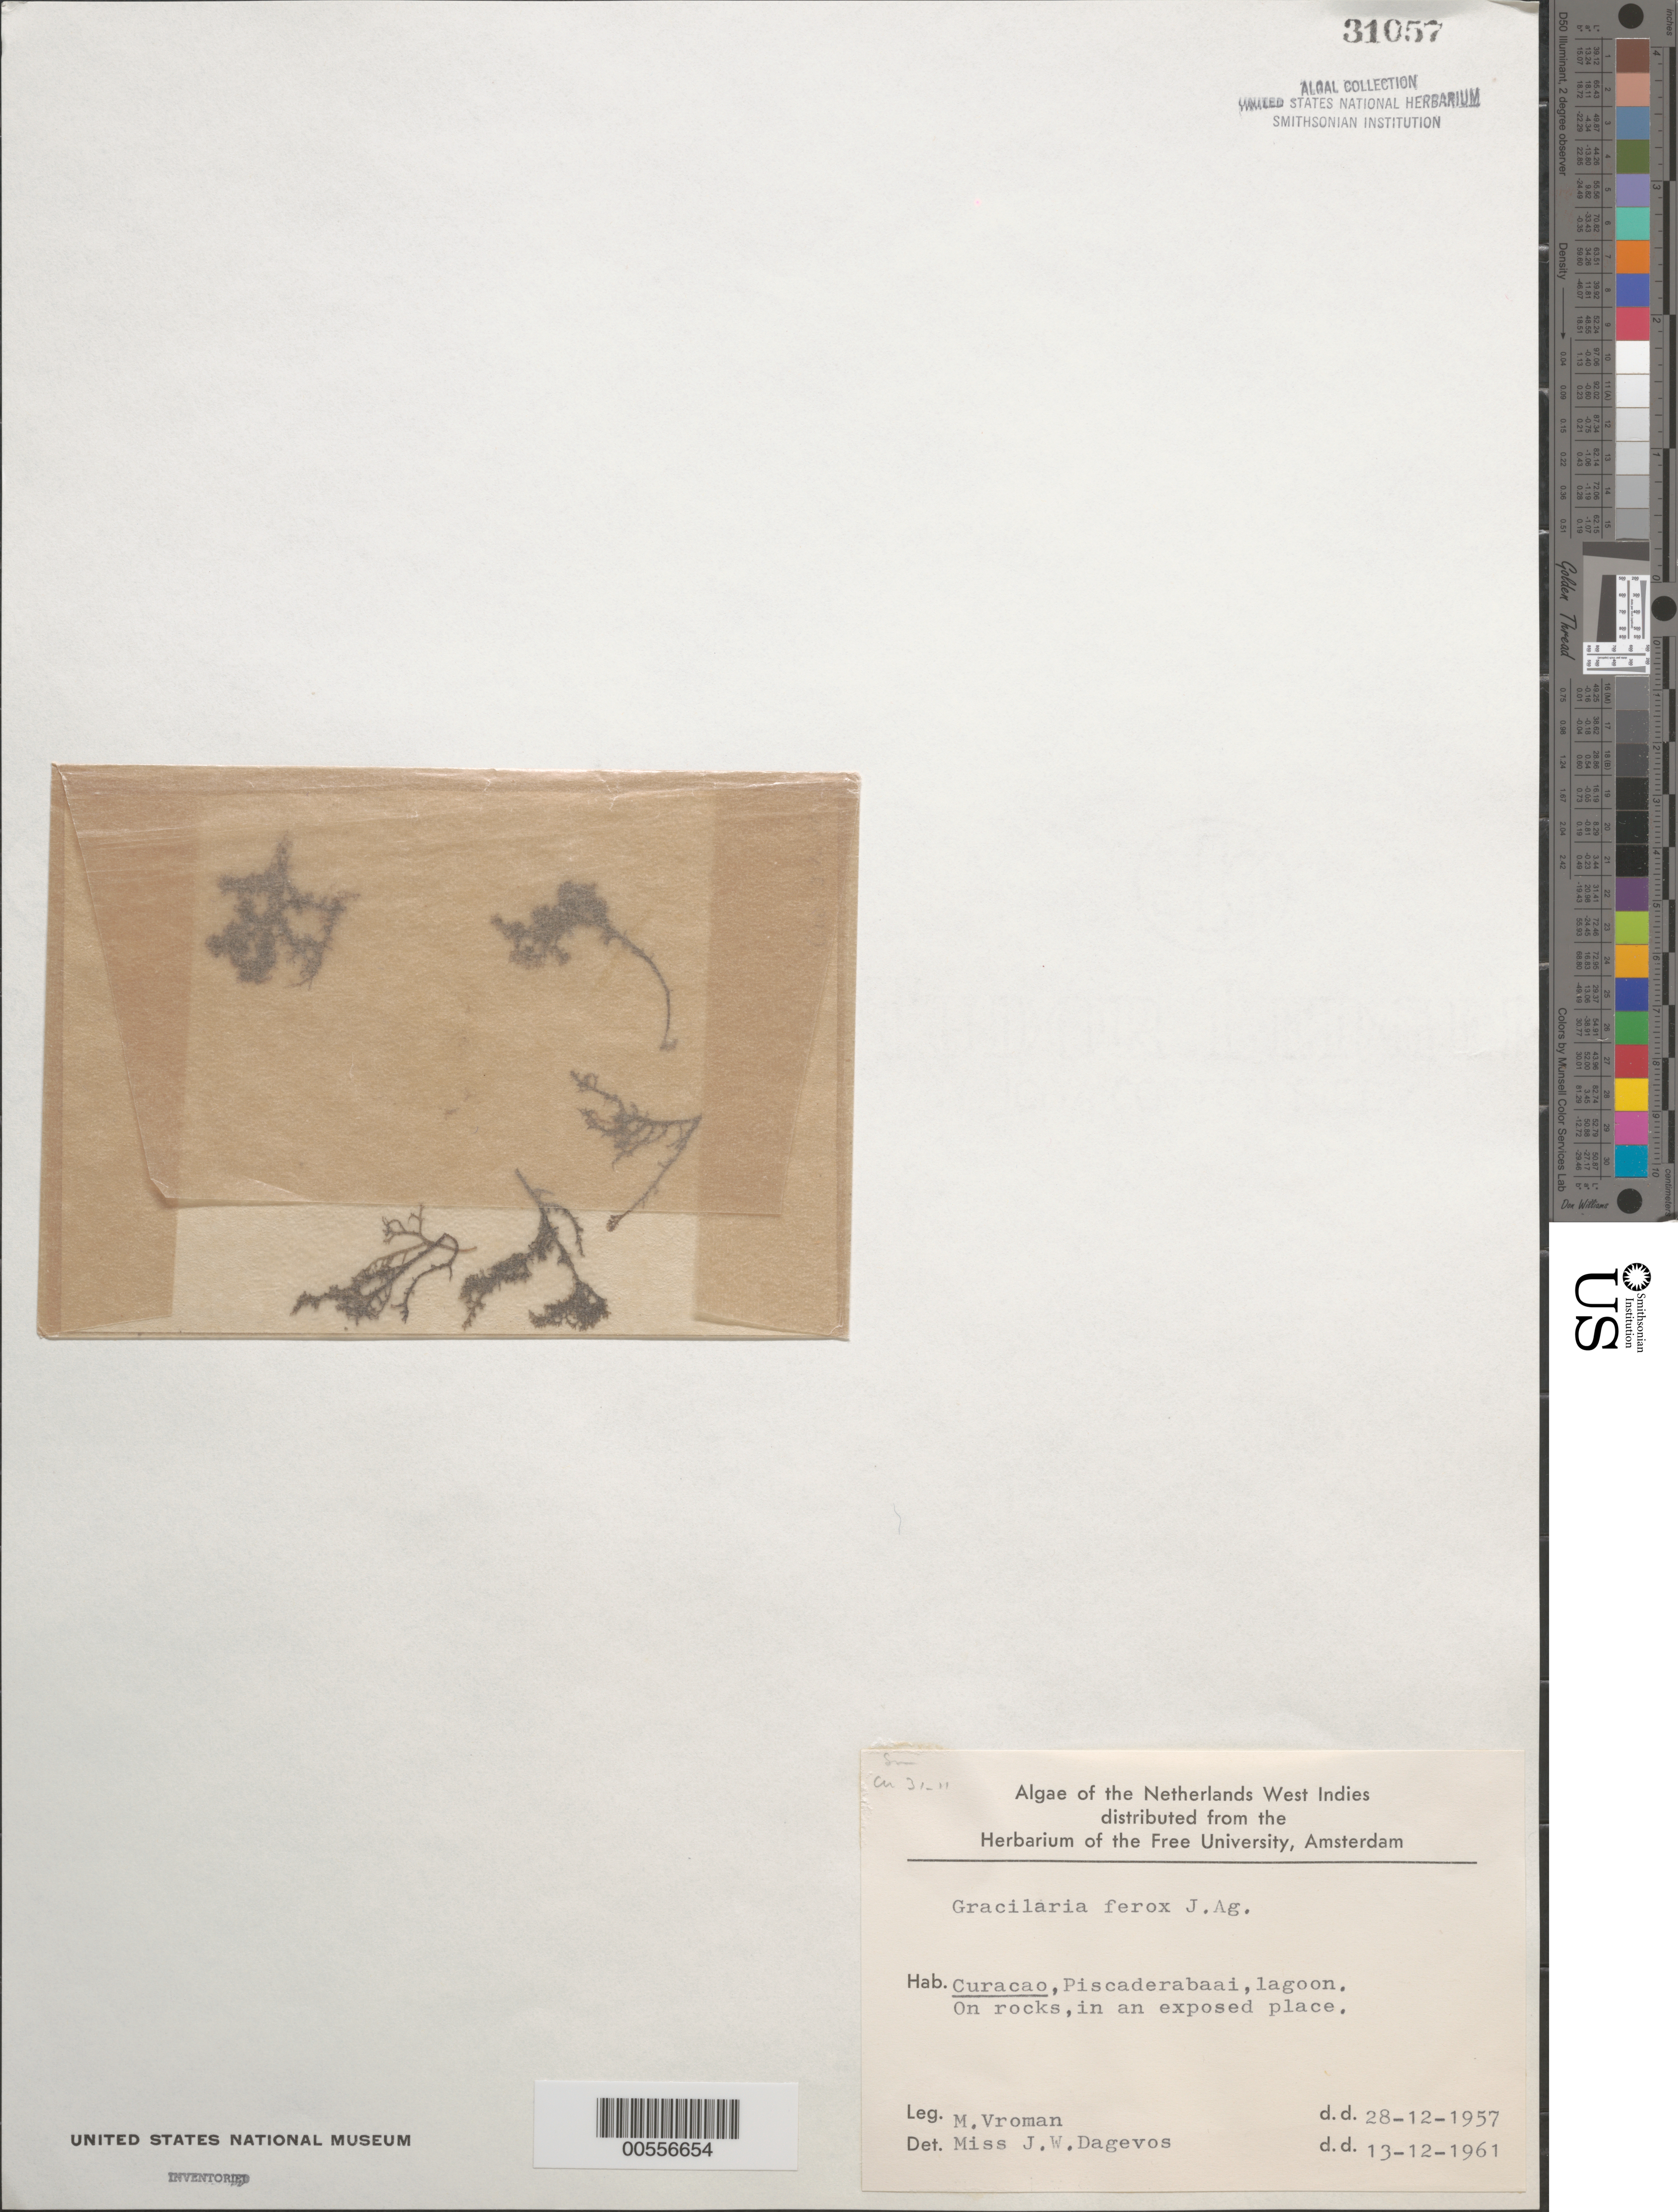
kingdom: Plantae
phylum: Rhodophyta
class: Florideophyceae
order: Gracilariales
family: Gracilariaceae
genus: Gracilaria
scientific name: Gracilaria ferox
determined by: Dagevos, J. W.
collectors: M. Vroman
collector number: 31-11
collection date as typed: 28 Dec 1957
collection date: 1957-12-28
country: Curaçao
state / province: ABC Islands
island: Curaçao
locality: Piscaderabaai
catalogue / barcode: US 31057